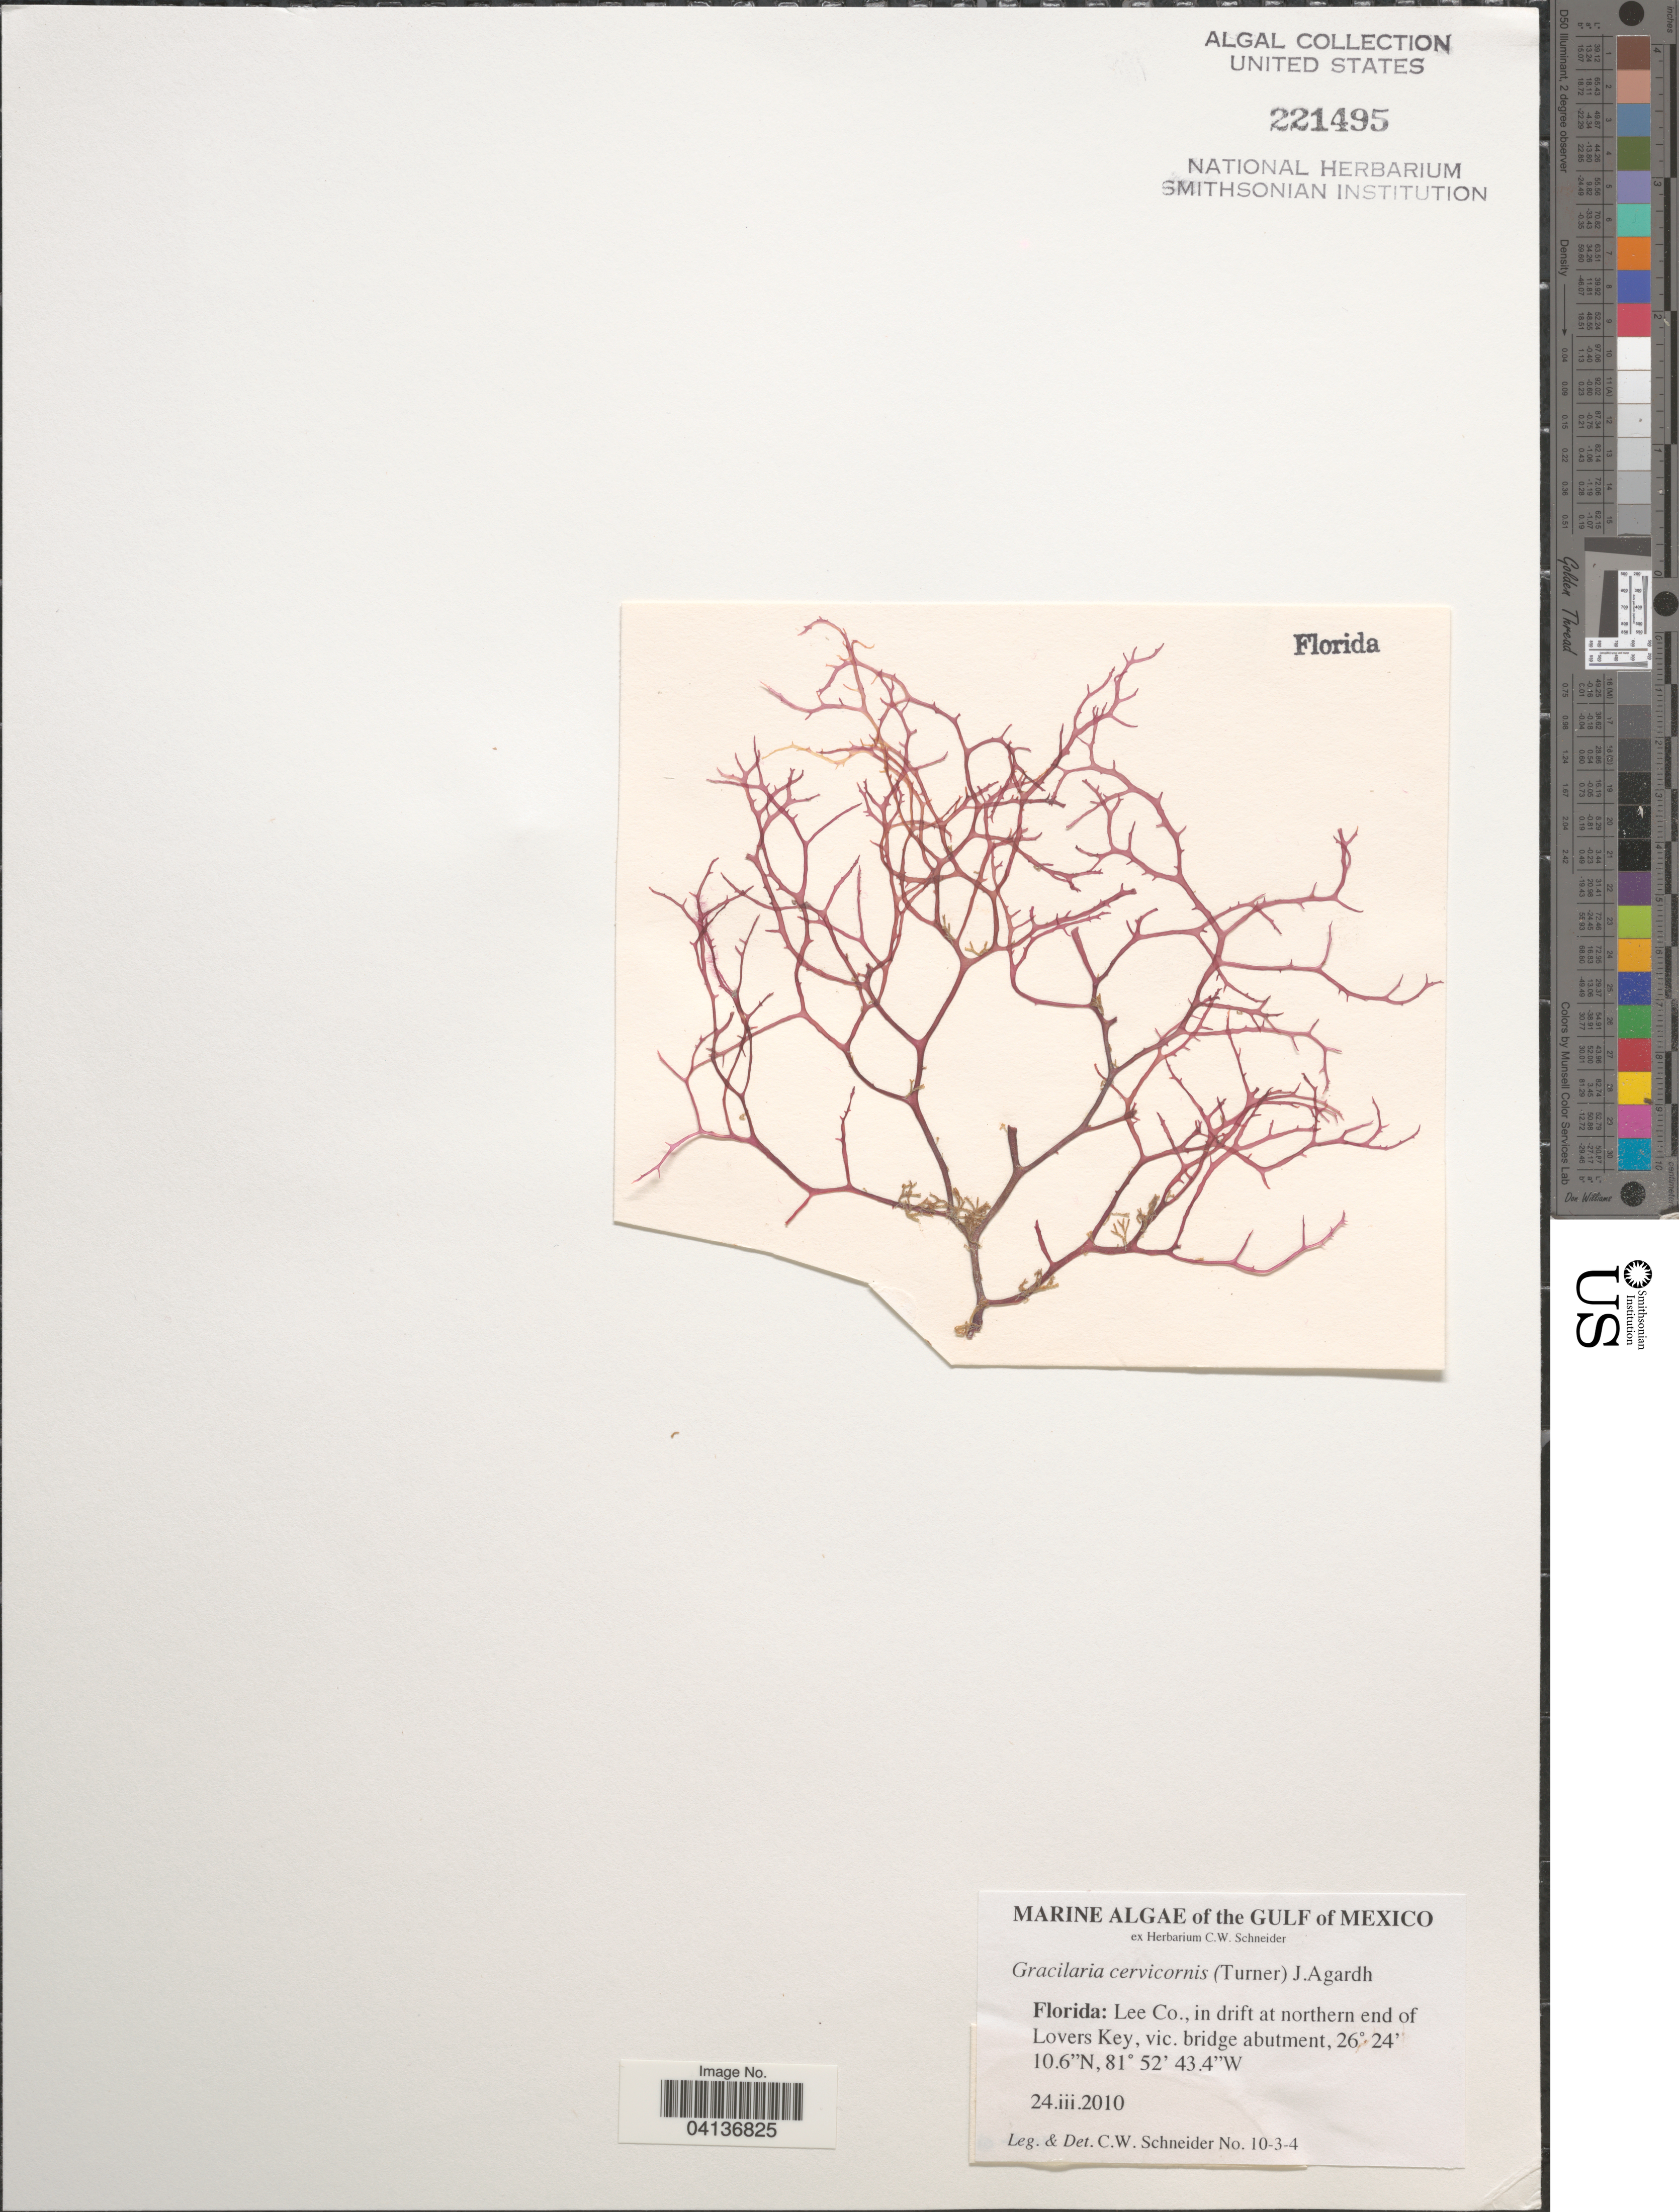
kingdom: Plantae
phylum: Rhodophyta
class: Florideophyceae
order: Gracilariales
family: Gracilariaceae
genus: Gracilaria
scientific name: Gracilaria cervicornis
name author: (Turner) J. Agardh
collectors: C. W.Schneider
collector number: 10-3-4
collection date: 2010-03-24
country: United States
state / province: Florida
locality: Gulf of Mexico. Lee Co., in drift at northern end of Lovers Key, vic. bridge abutment.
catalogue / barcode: US 221495